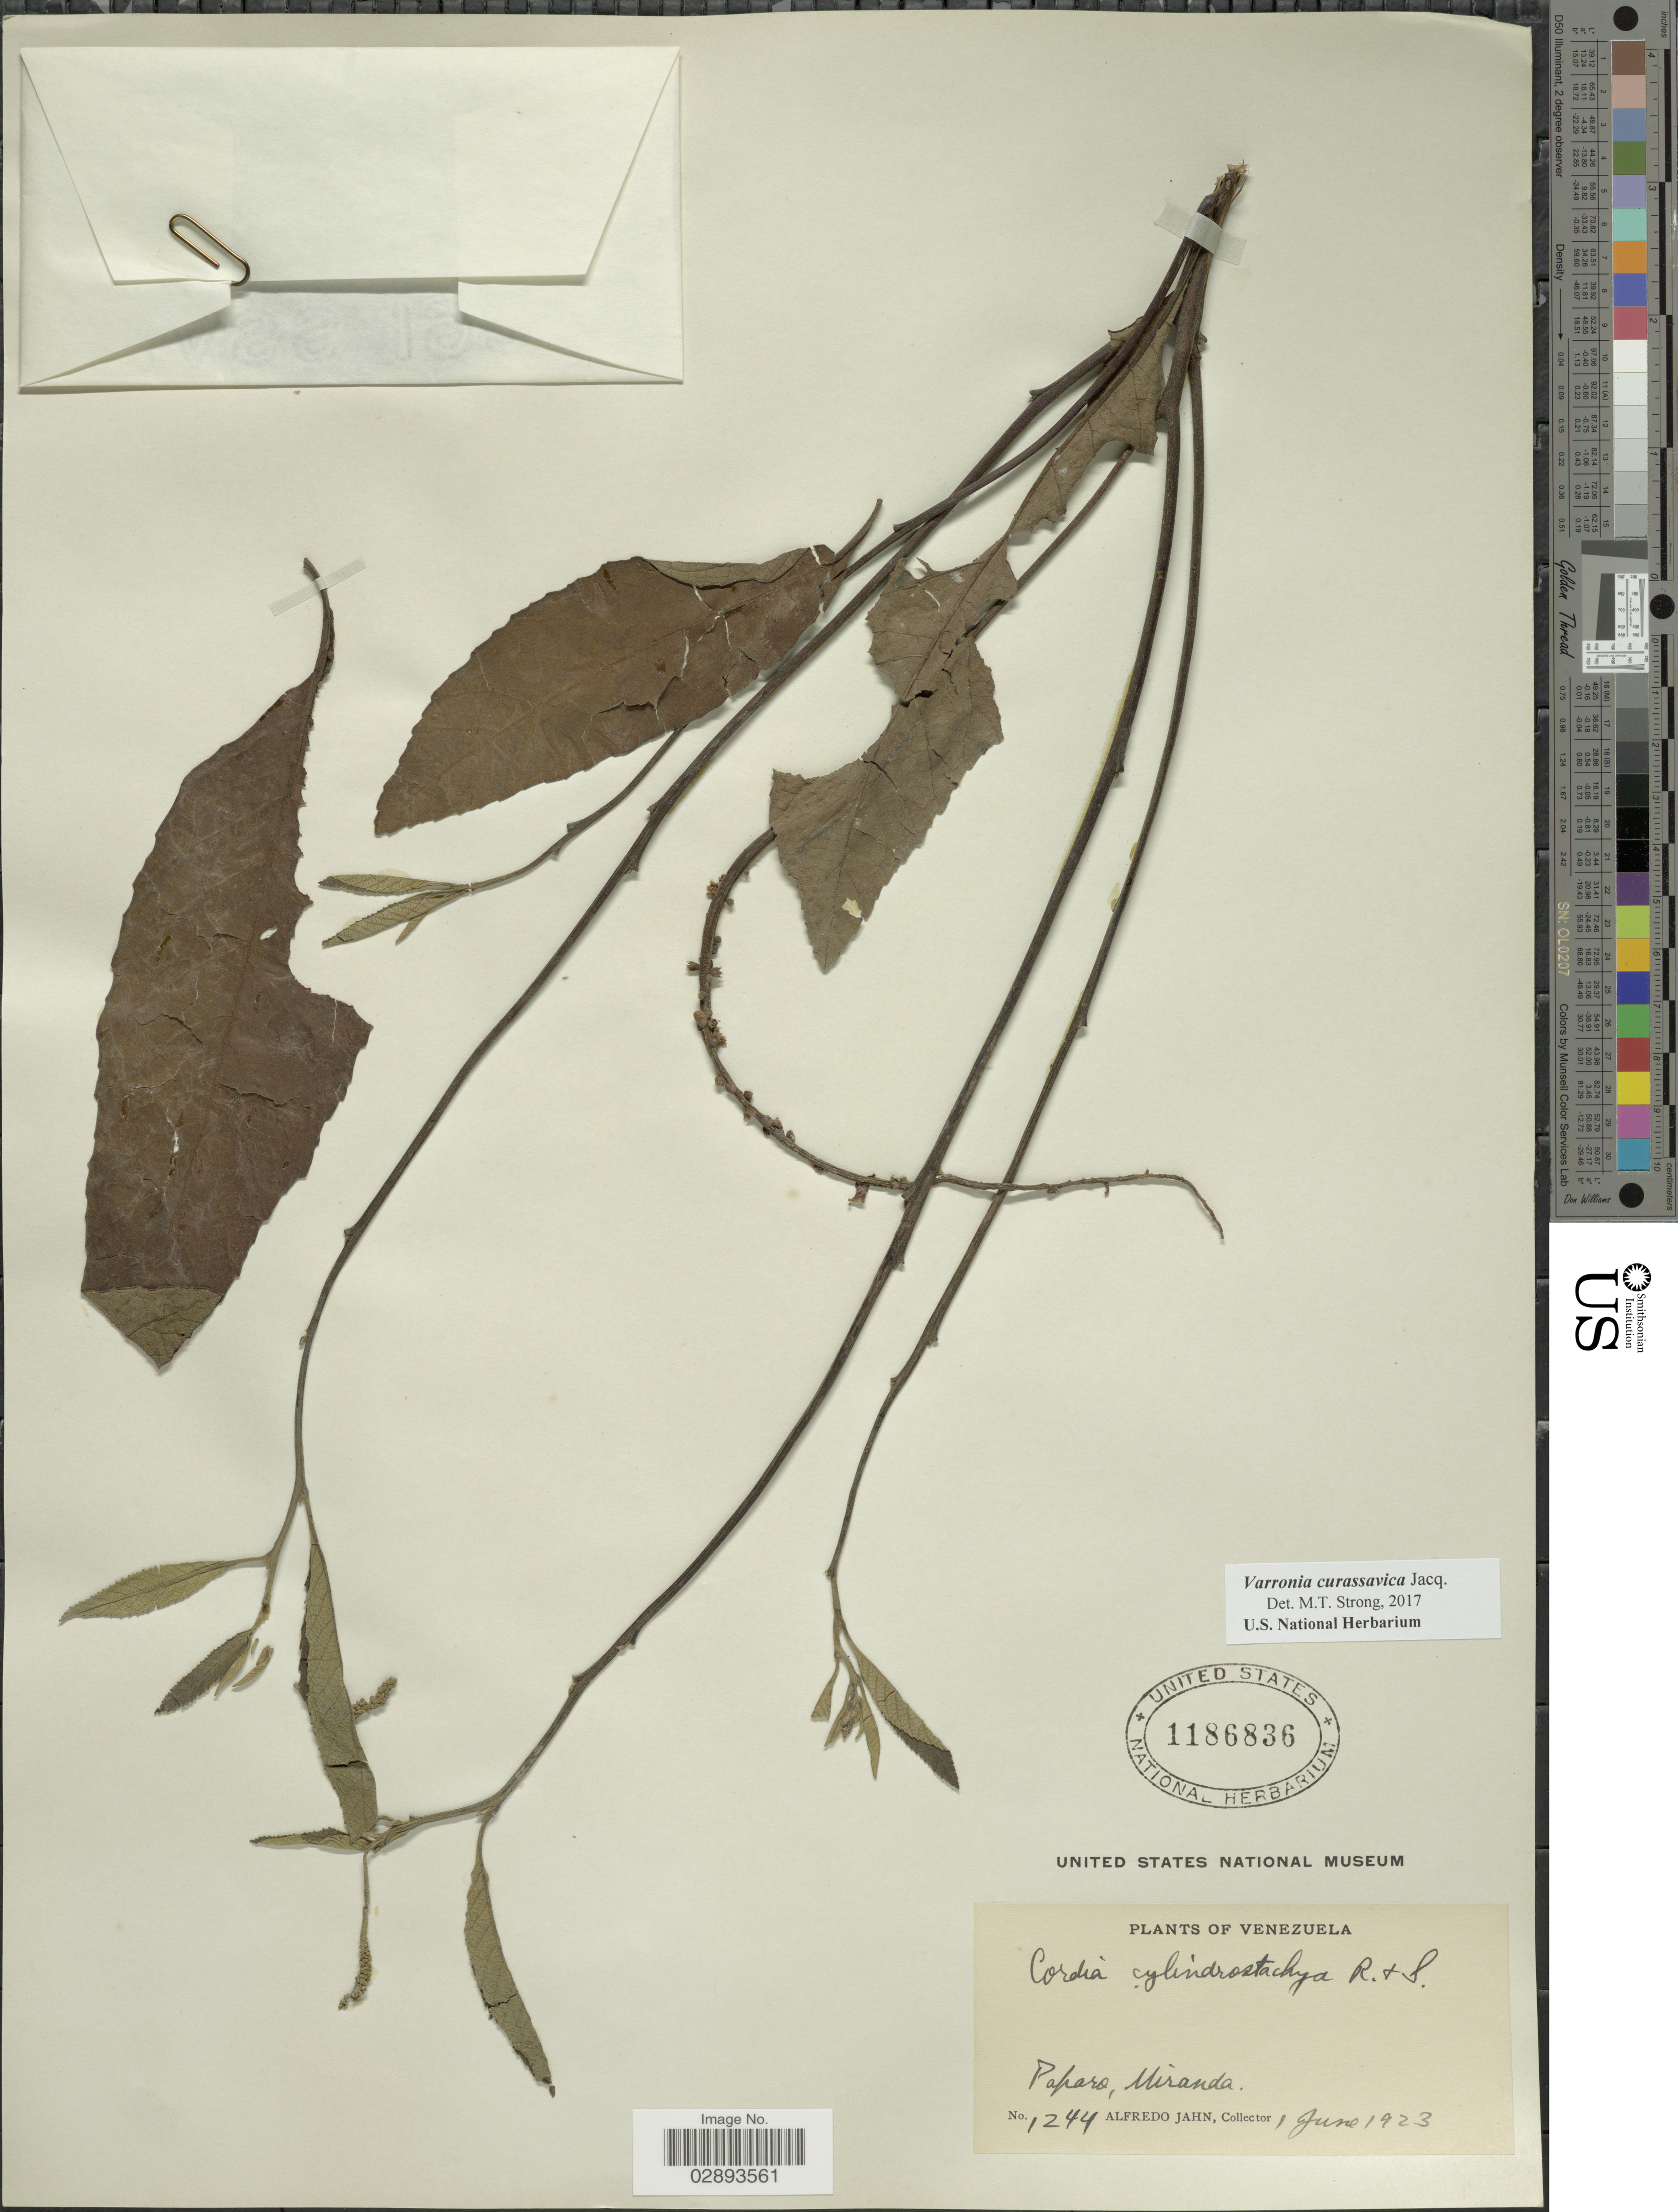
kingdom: Plantae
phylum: Tracheophyta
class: Magnoliopsida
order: Boraginales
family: Cordiaceae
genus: Varronia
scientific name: Varronia curassavica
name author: Jacq.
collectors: A. Jahn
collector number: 1244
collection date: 1923-06-01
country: Venezuela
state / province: Miranda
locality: Paparo, Miranda.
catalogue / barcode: US 1186836